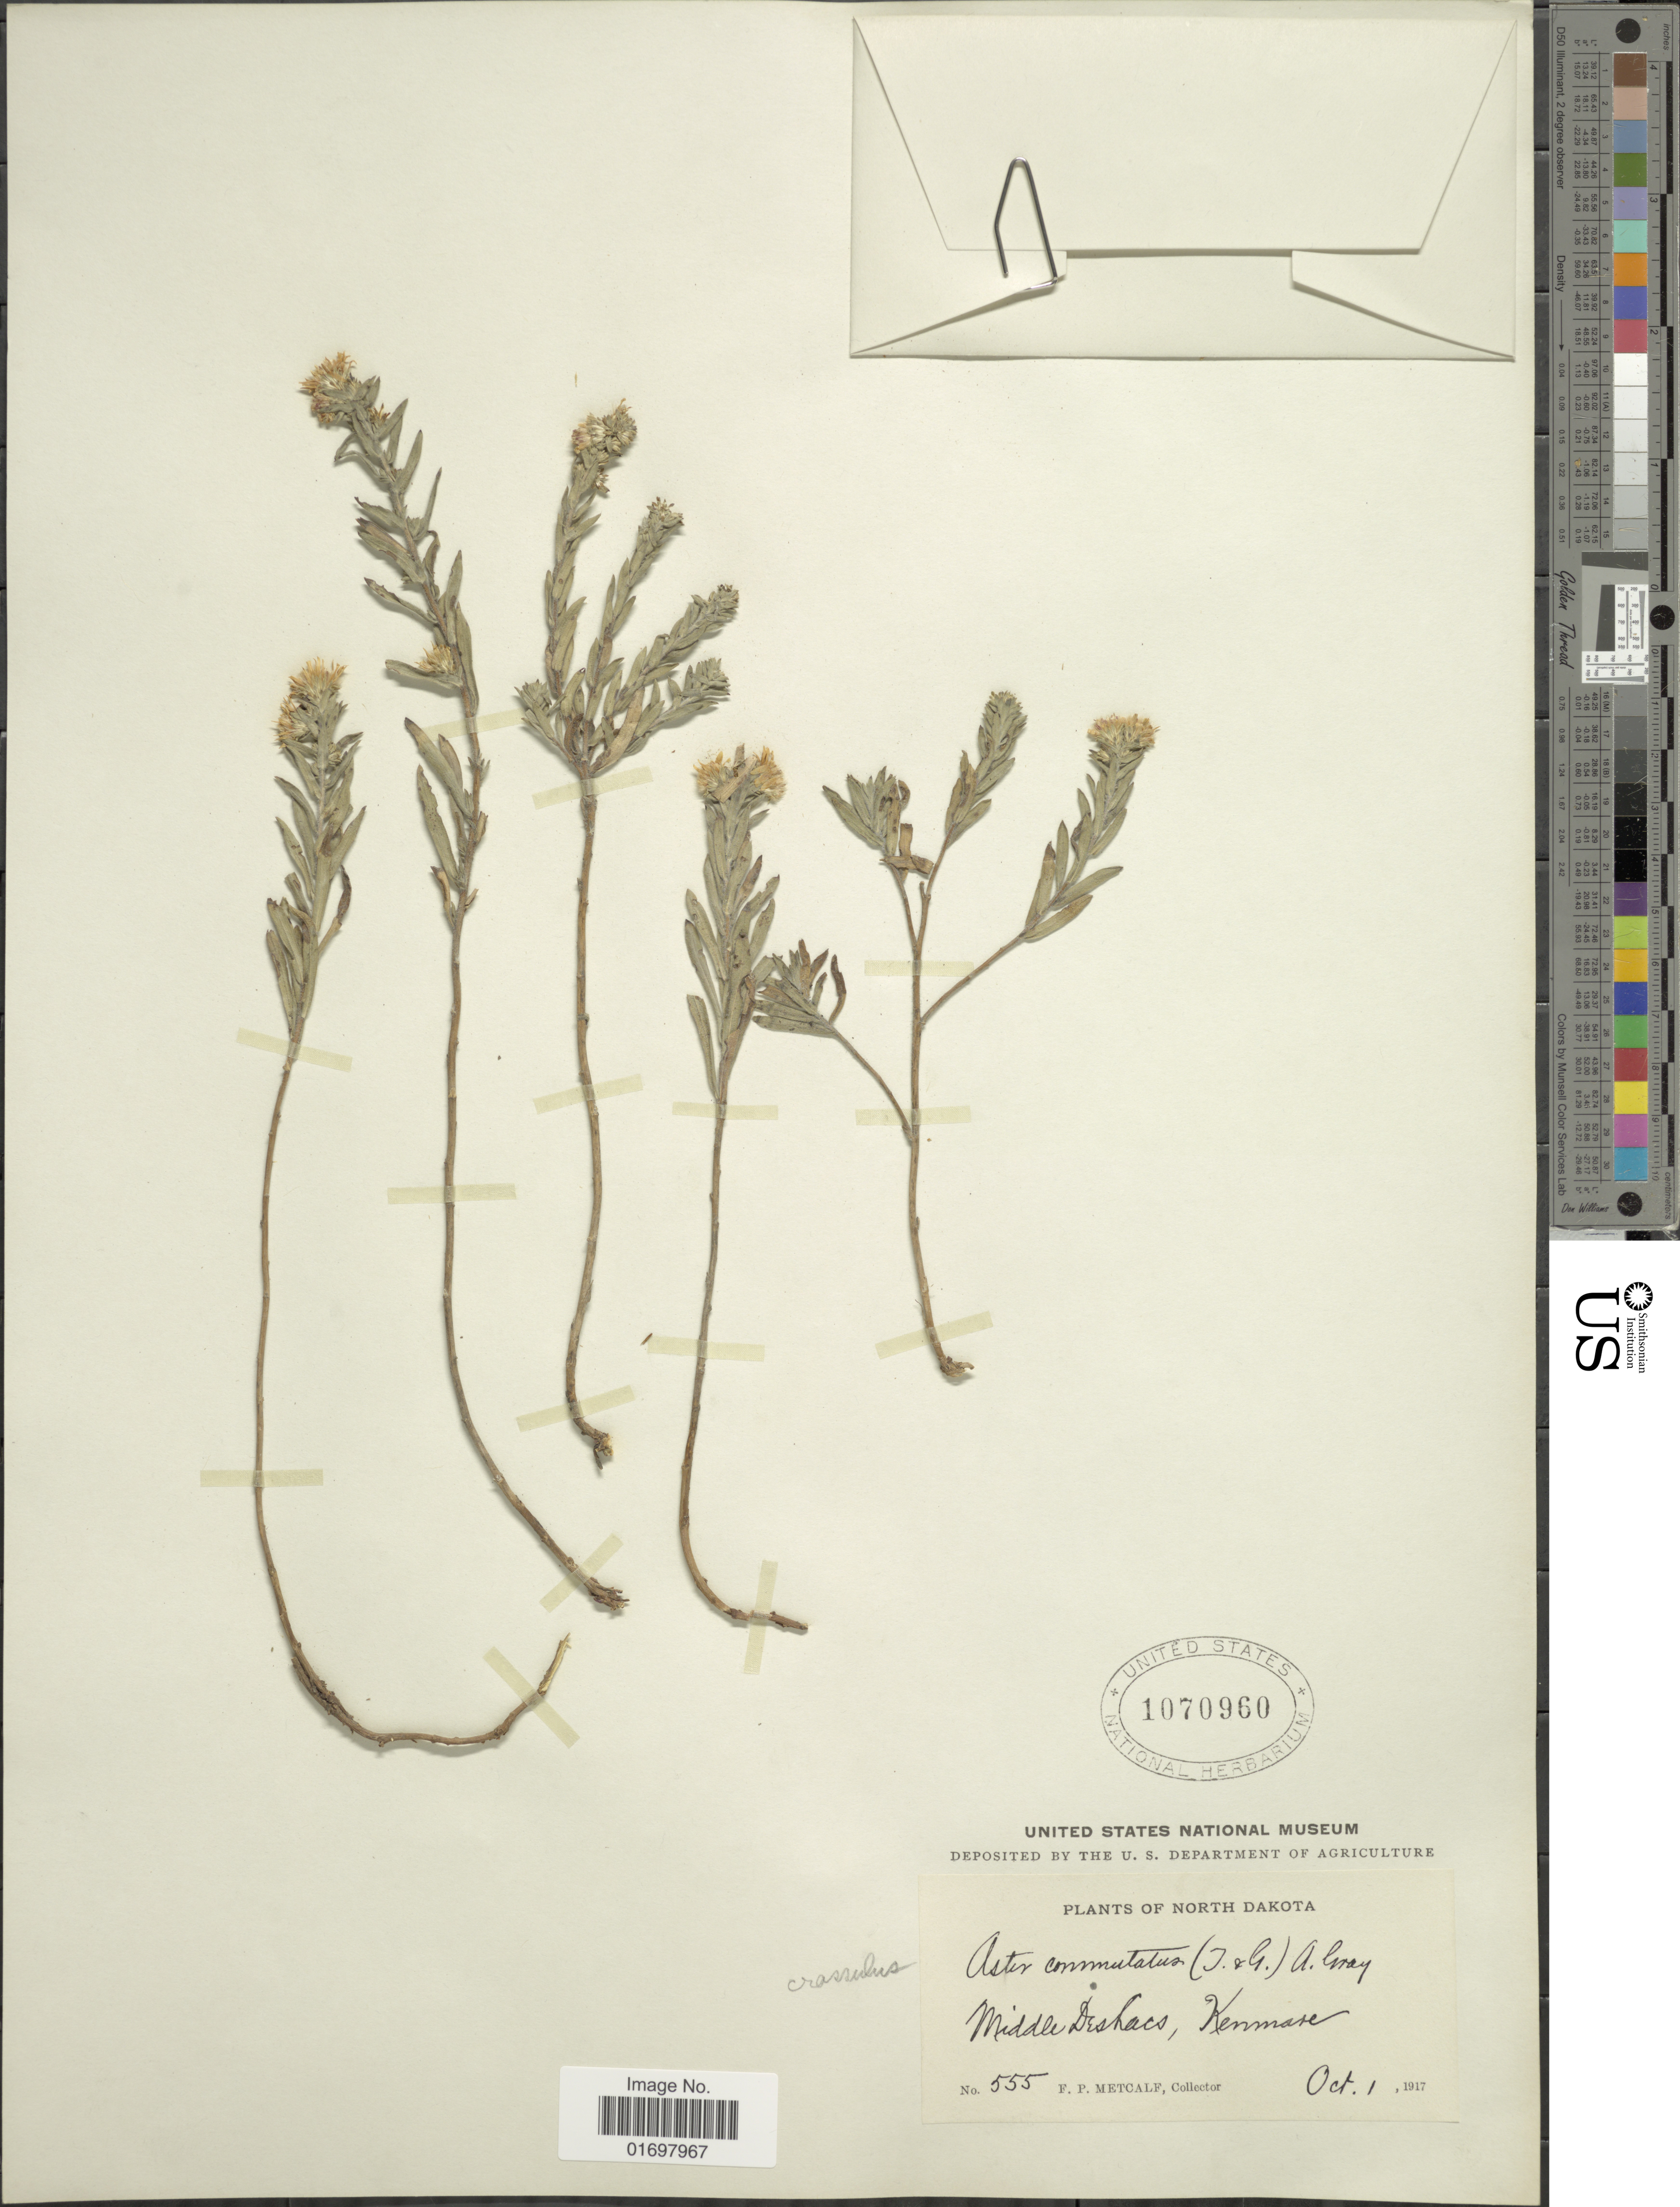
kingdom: Plantae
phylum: Tracheophyta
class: Magnoliopsida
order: Asterales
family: Asteraceae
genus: Symphyotrichum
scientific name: Symphyotrichum falcatum var. commutatum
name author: (Torr. & A. Gray) G.L. Nesom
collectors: F. Metcalf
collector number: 555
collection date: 1917-10-01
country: United States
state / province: North Dakota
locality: Middle DesLacs, Kenmare.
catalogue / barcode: US 1070960